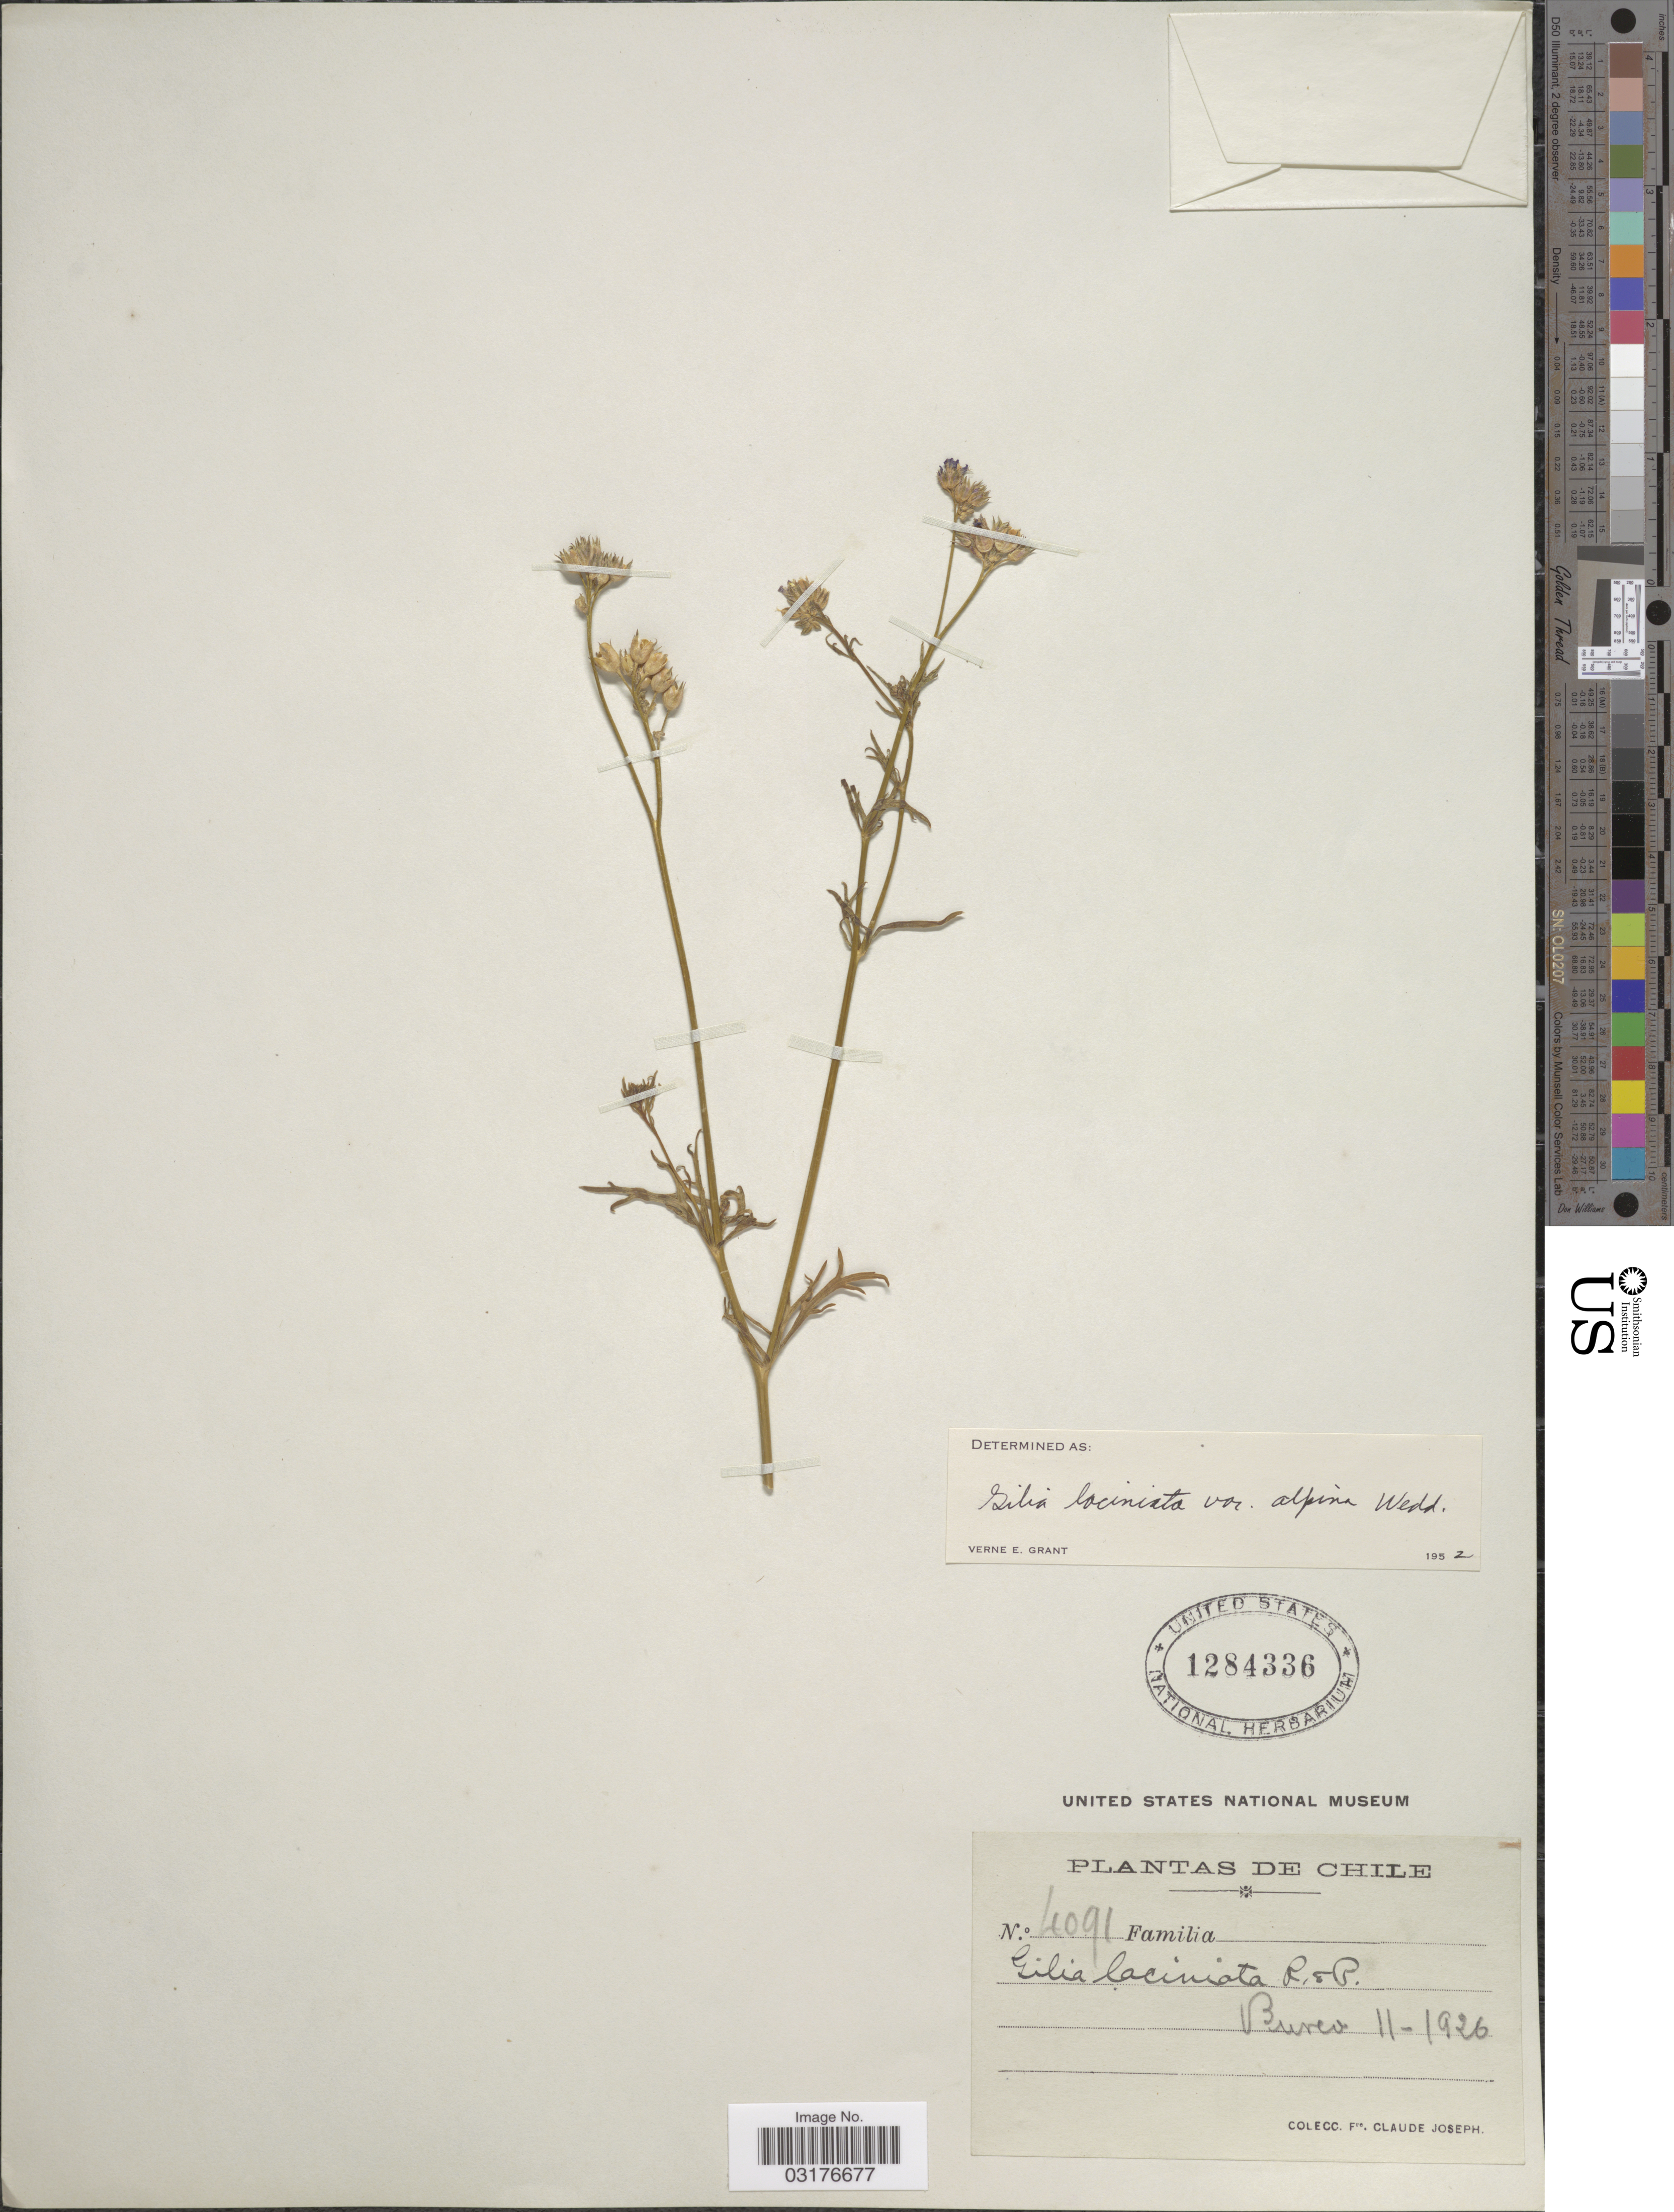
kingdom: Plantae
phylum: Tracheophyta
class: Magnoliopsida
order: Ericales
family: Polemoniaceae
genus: Gilia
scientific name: Gilia laciniata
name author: Ruiz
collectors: Bro. Claude-Joseph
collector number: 4091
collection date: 1926-11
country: Chile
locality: Bureo.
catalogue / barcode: US 1284336